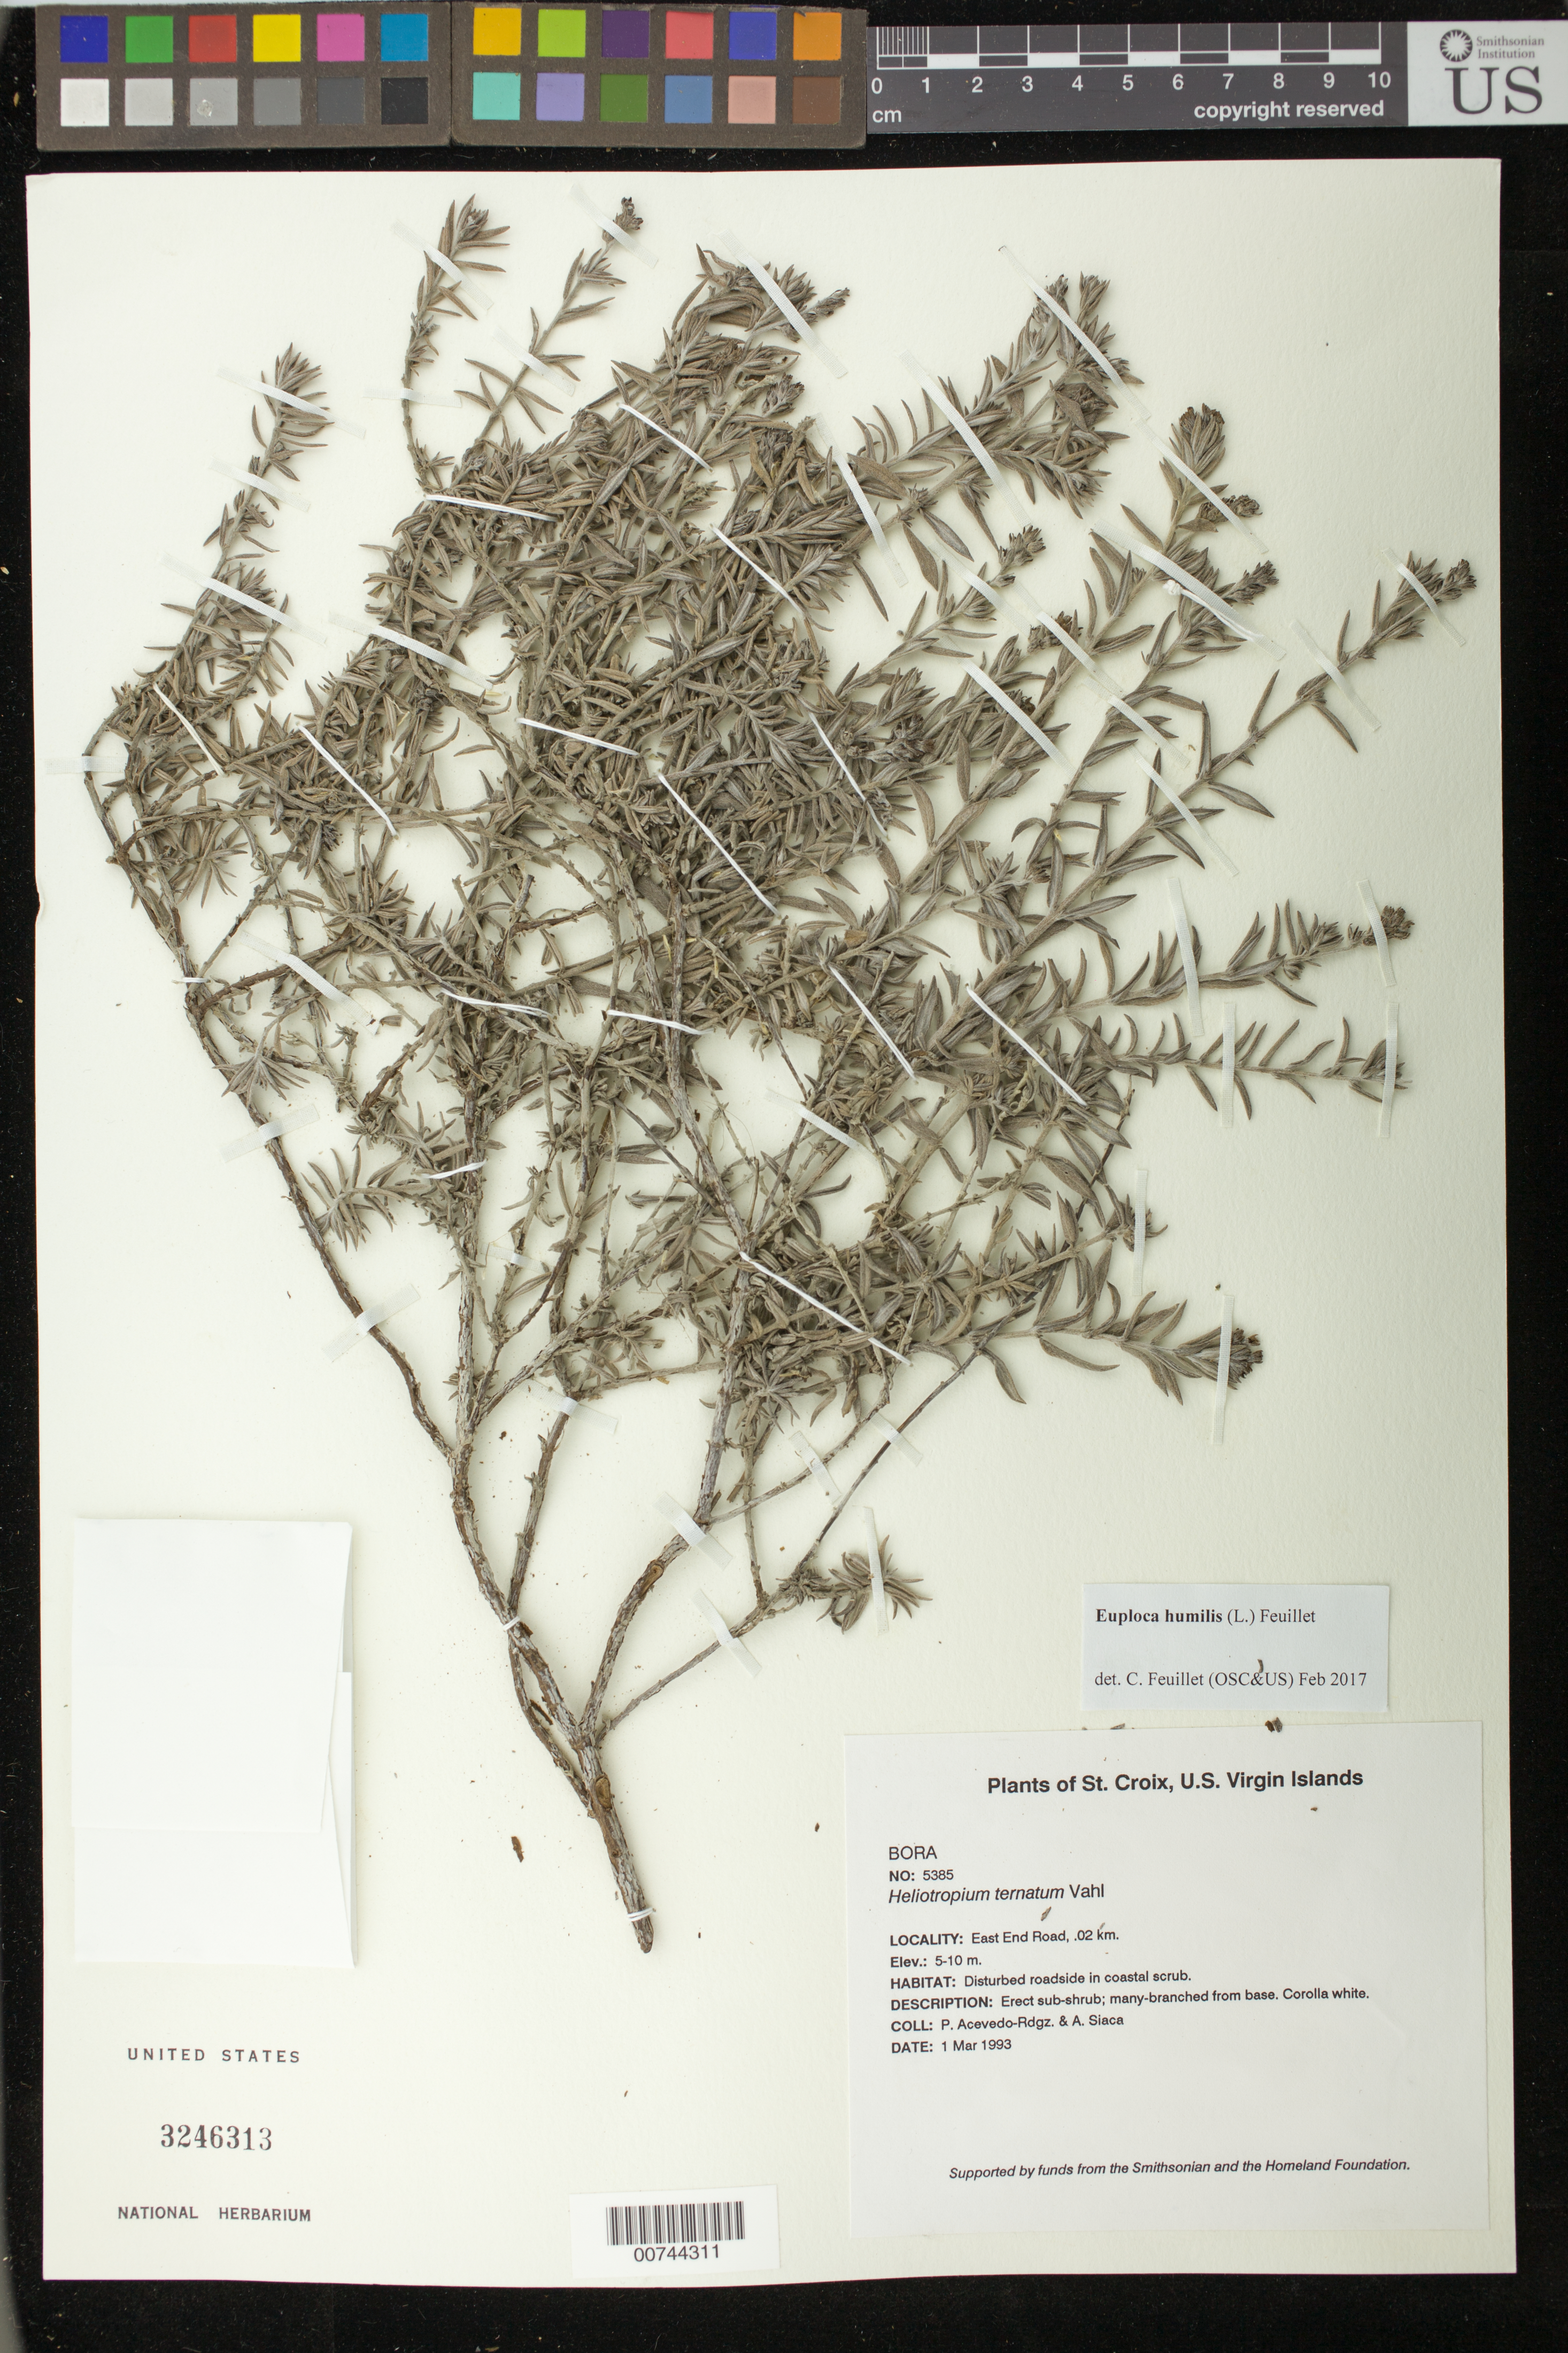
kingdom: Plantae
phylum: Tracheophyta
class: Magnoliopsida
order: Boraginales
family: Heliotropiaceae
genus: Euploca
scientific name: Euploca humilis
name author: (L.) Feuillet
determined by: Feuillet, C.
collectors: P. Acevedo-Rodr. & A. Siaca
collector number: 5385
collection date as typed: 01 Mar 1993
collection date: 1993-03-01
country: U.S. Virgin Islands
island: St. Croix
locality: East End Road, .02 km.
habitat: Disturbed roadside in coastal scrub.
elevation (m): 5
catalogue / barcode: US 3246313